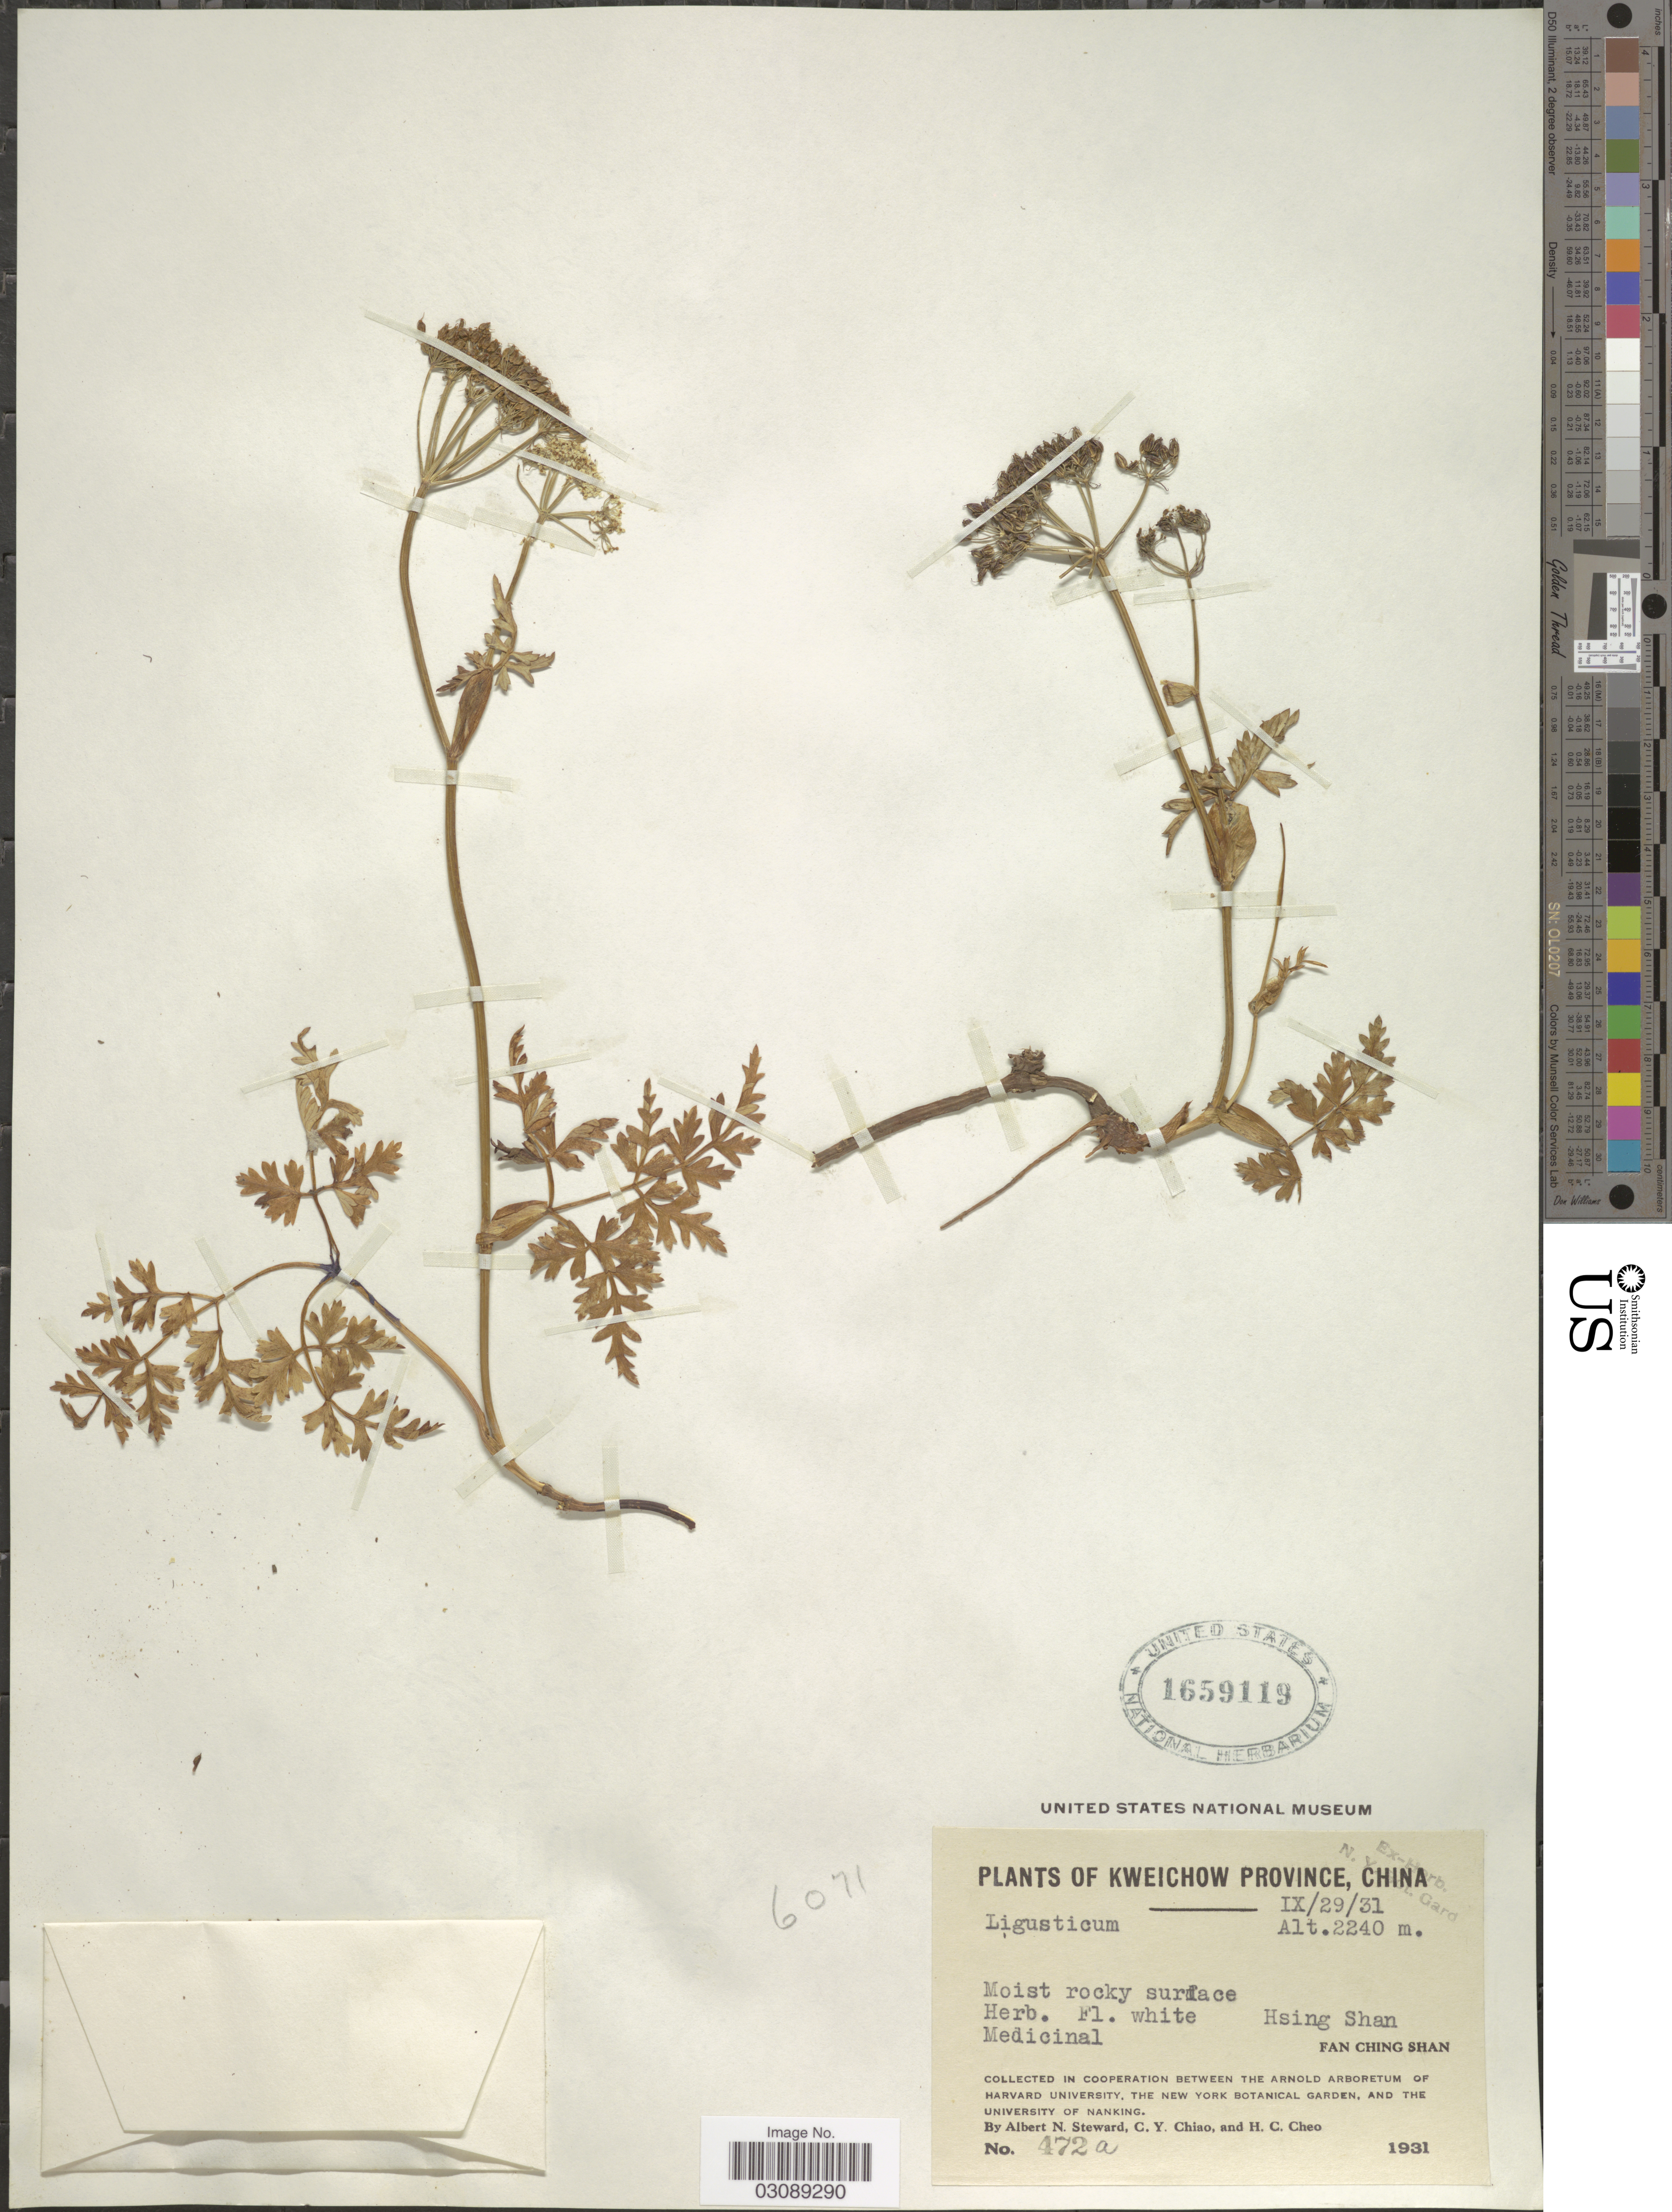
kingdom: Plantae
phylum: Tracheophyta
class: Magnoliopsida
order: Apiales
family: Apiaceae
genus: Ligusticum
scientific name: Ligusticum sp.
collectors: A. N. Steward, C. Y. Chiao & H. Cheo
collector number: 472a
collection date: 1931-09-29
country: China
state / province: Guizhou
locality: Kweichow Province. Hsing Shan. Fan Ching Shan.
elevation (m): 2240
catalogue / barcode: US 1659119